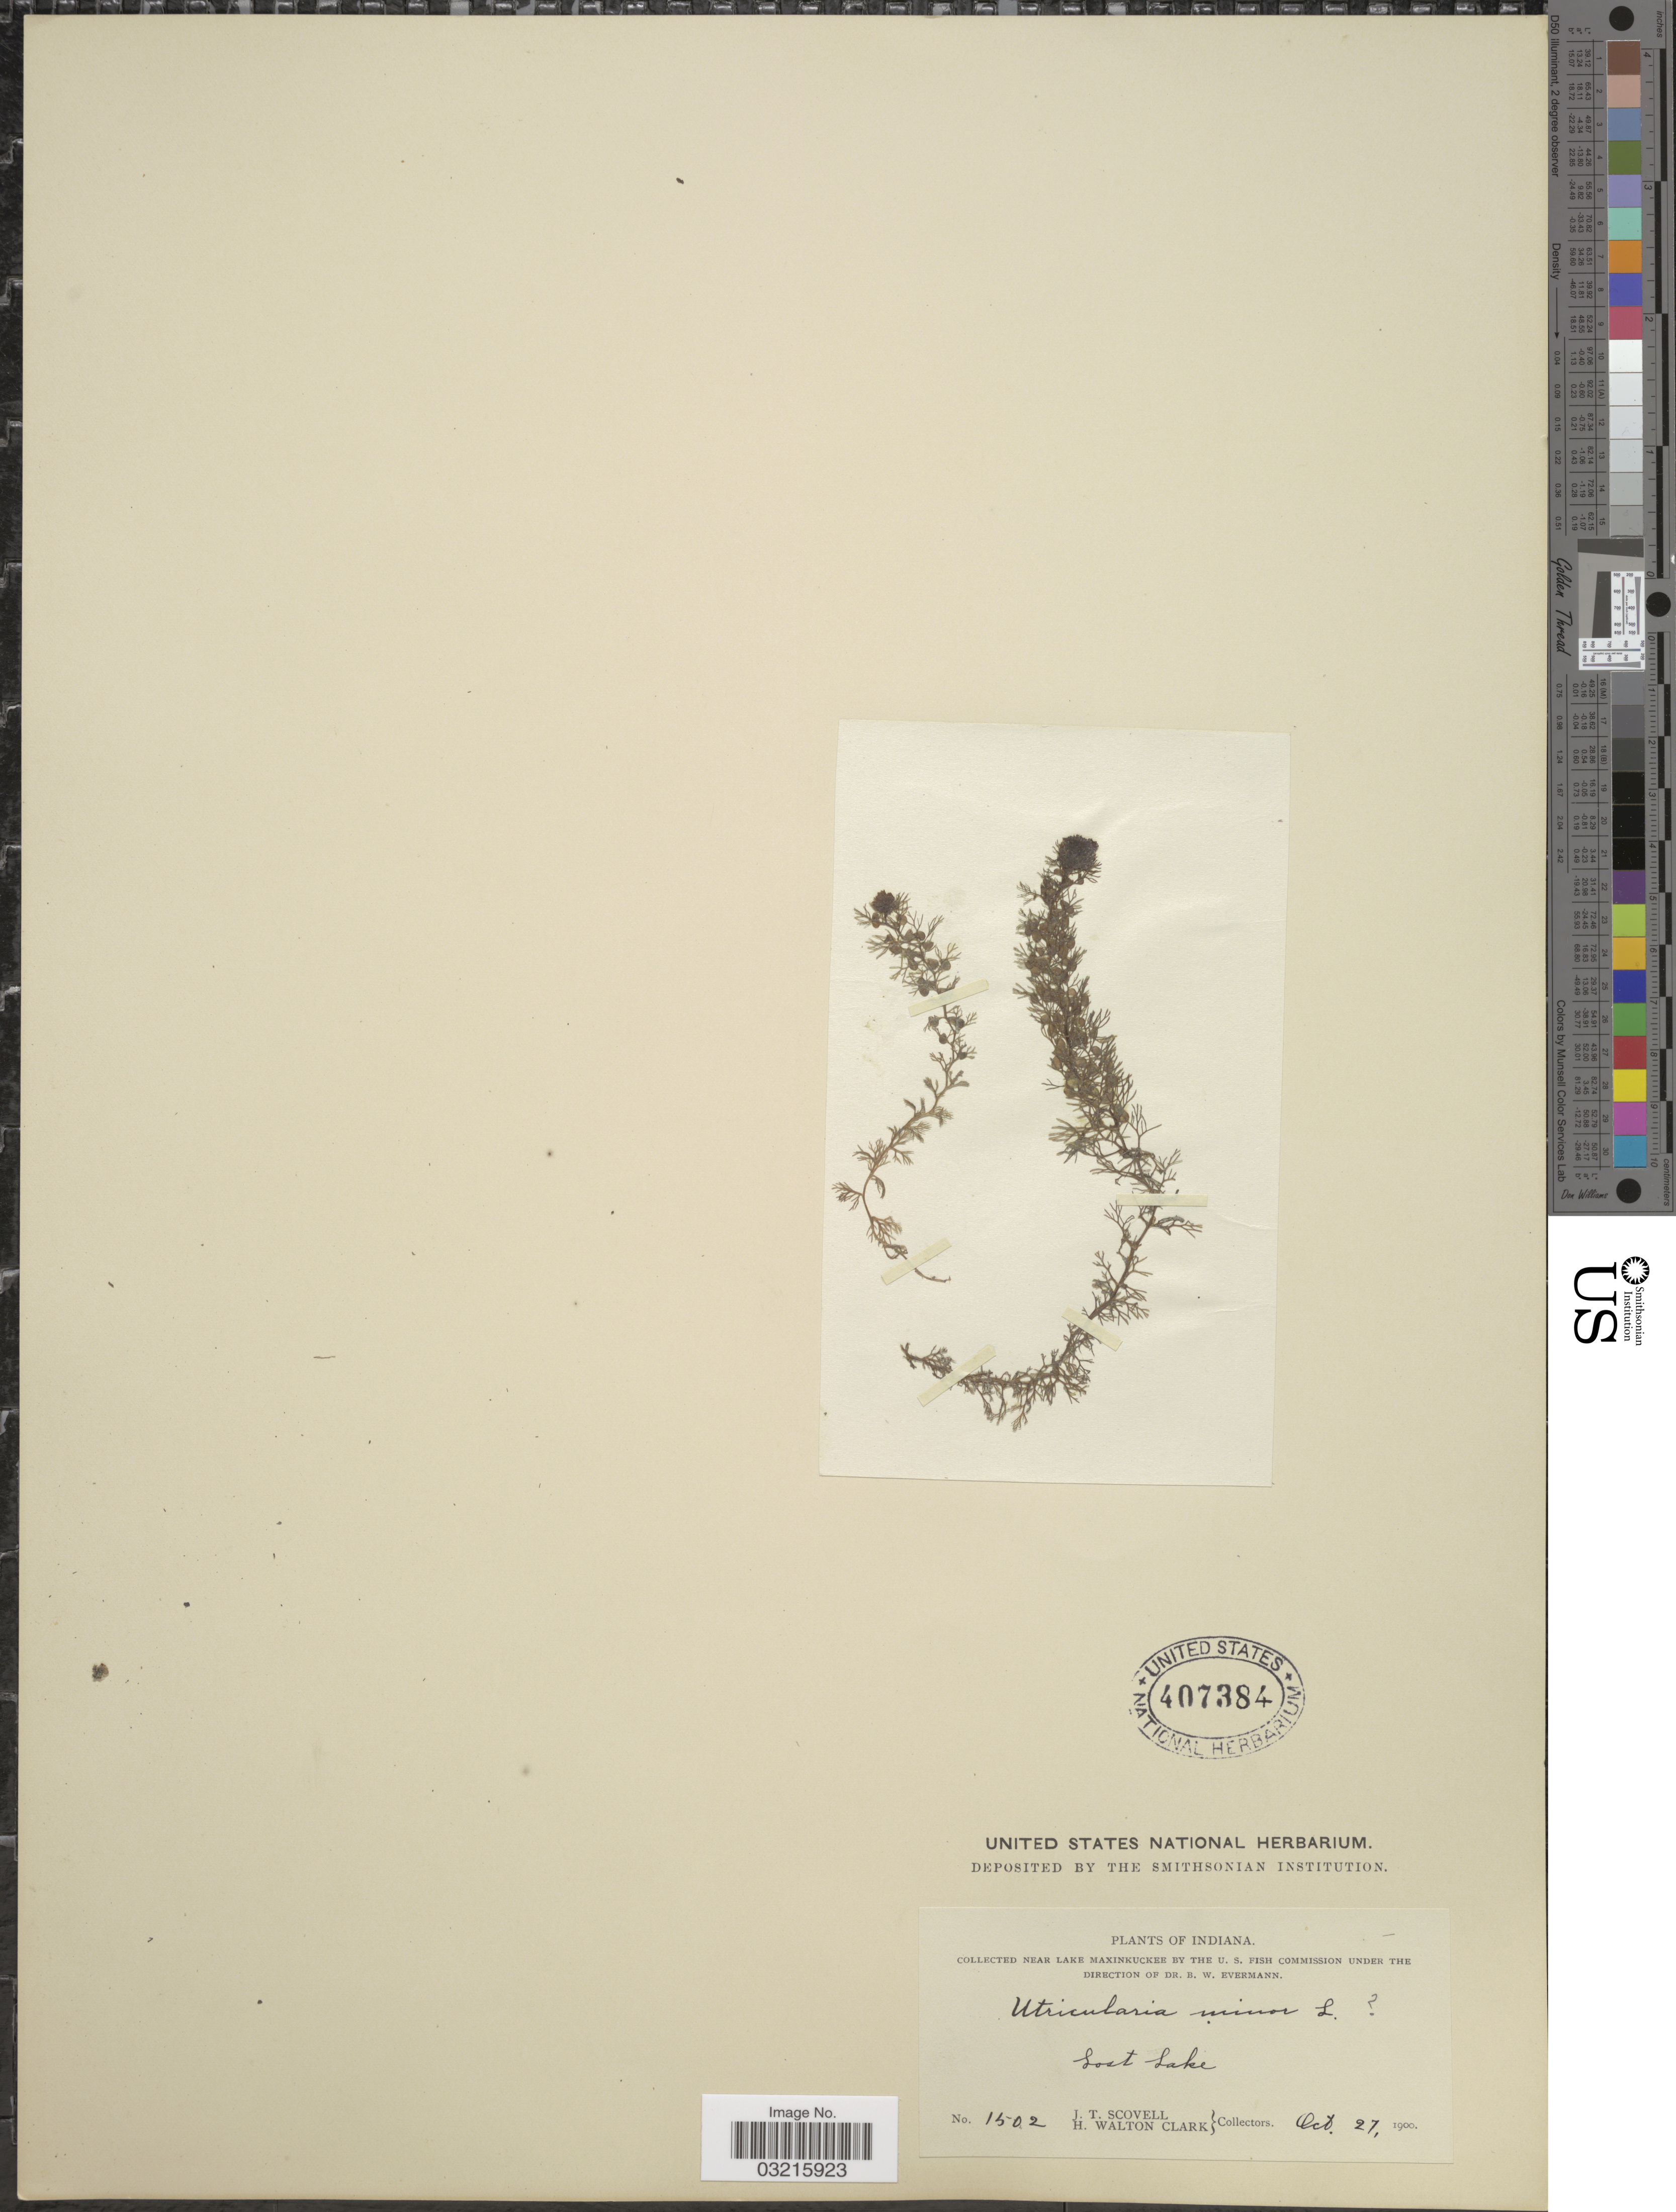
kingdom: Plantae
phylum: Tracheophyta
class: Magnoliopsida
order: Lamiales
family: Lentibulariaceae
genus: Utricularia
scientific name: Utricularia vulgaris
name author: L.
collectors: J. T. Scovell & H. W. Clark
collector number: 1502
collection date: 1900-10-27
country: United States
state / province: Indiana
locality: Lost Lake.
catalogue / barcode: US 407384